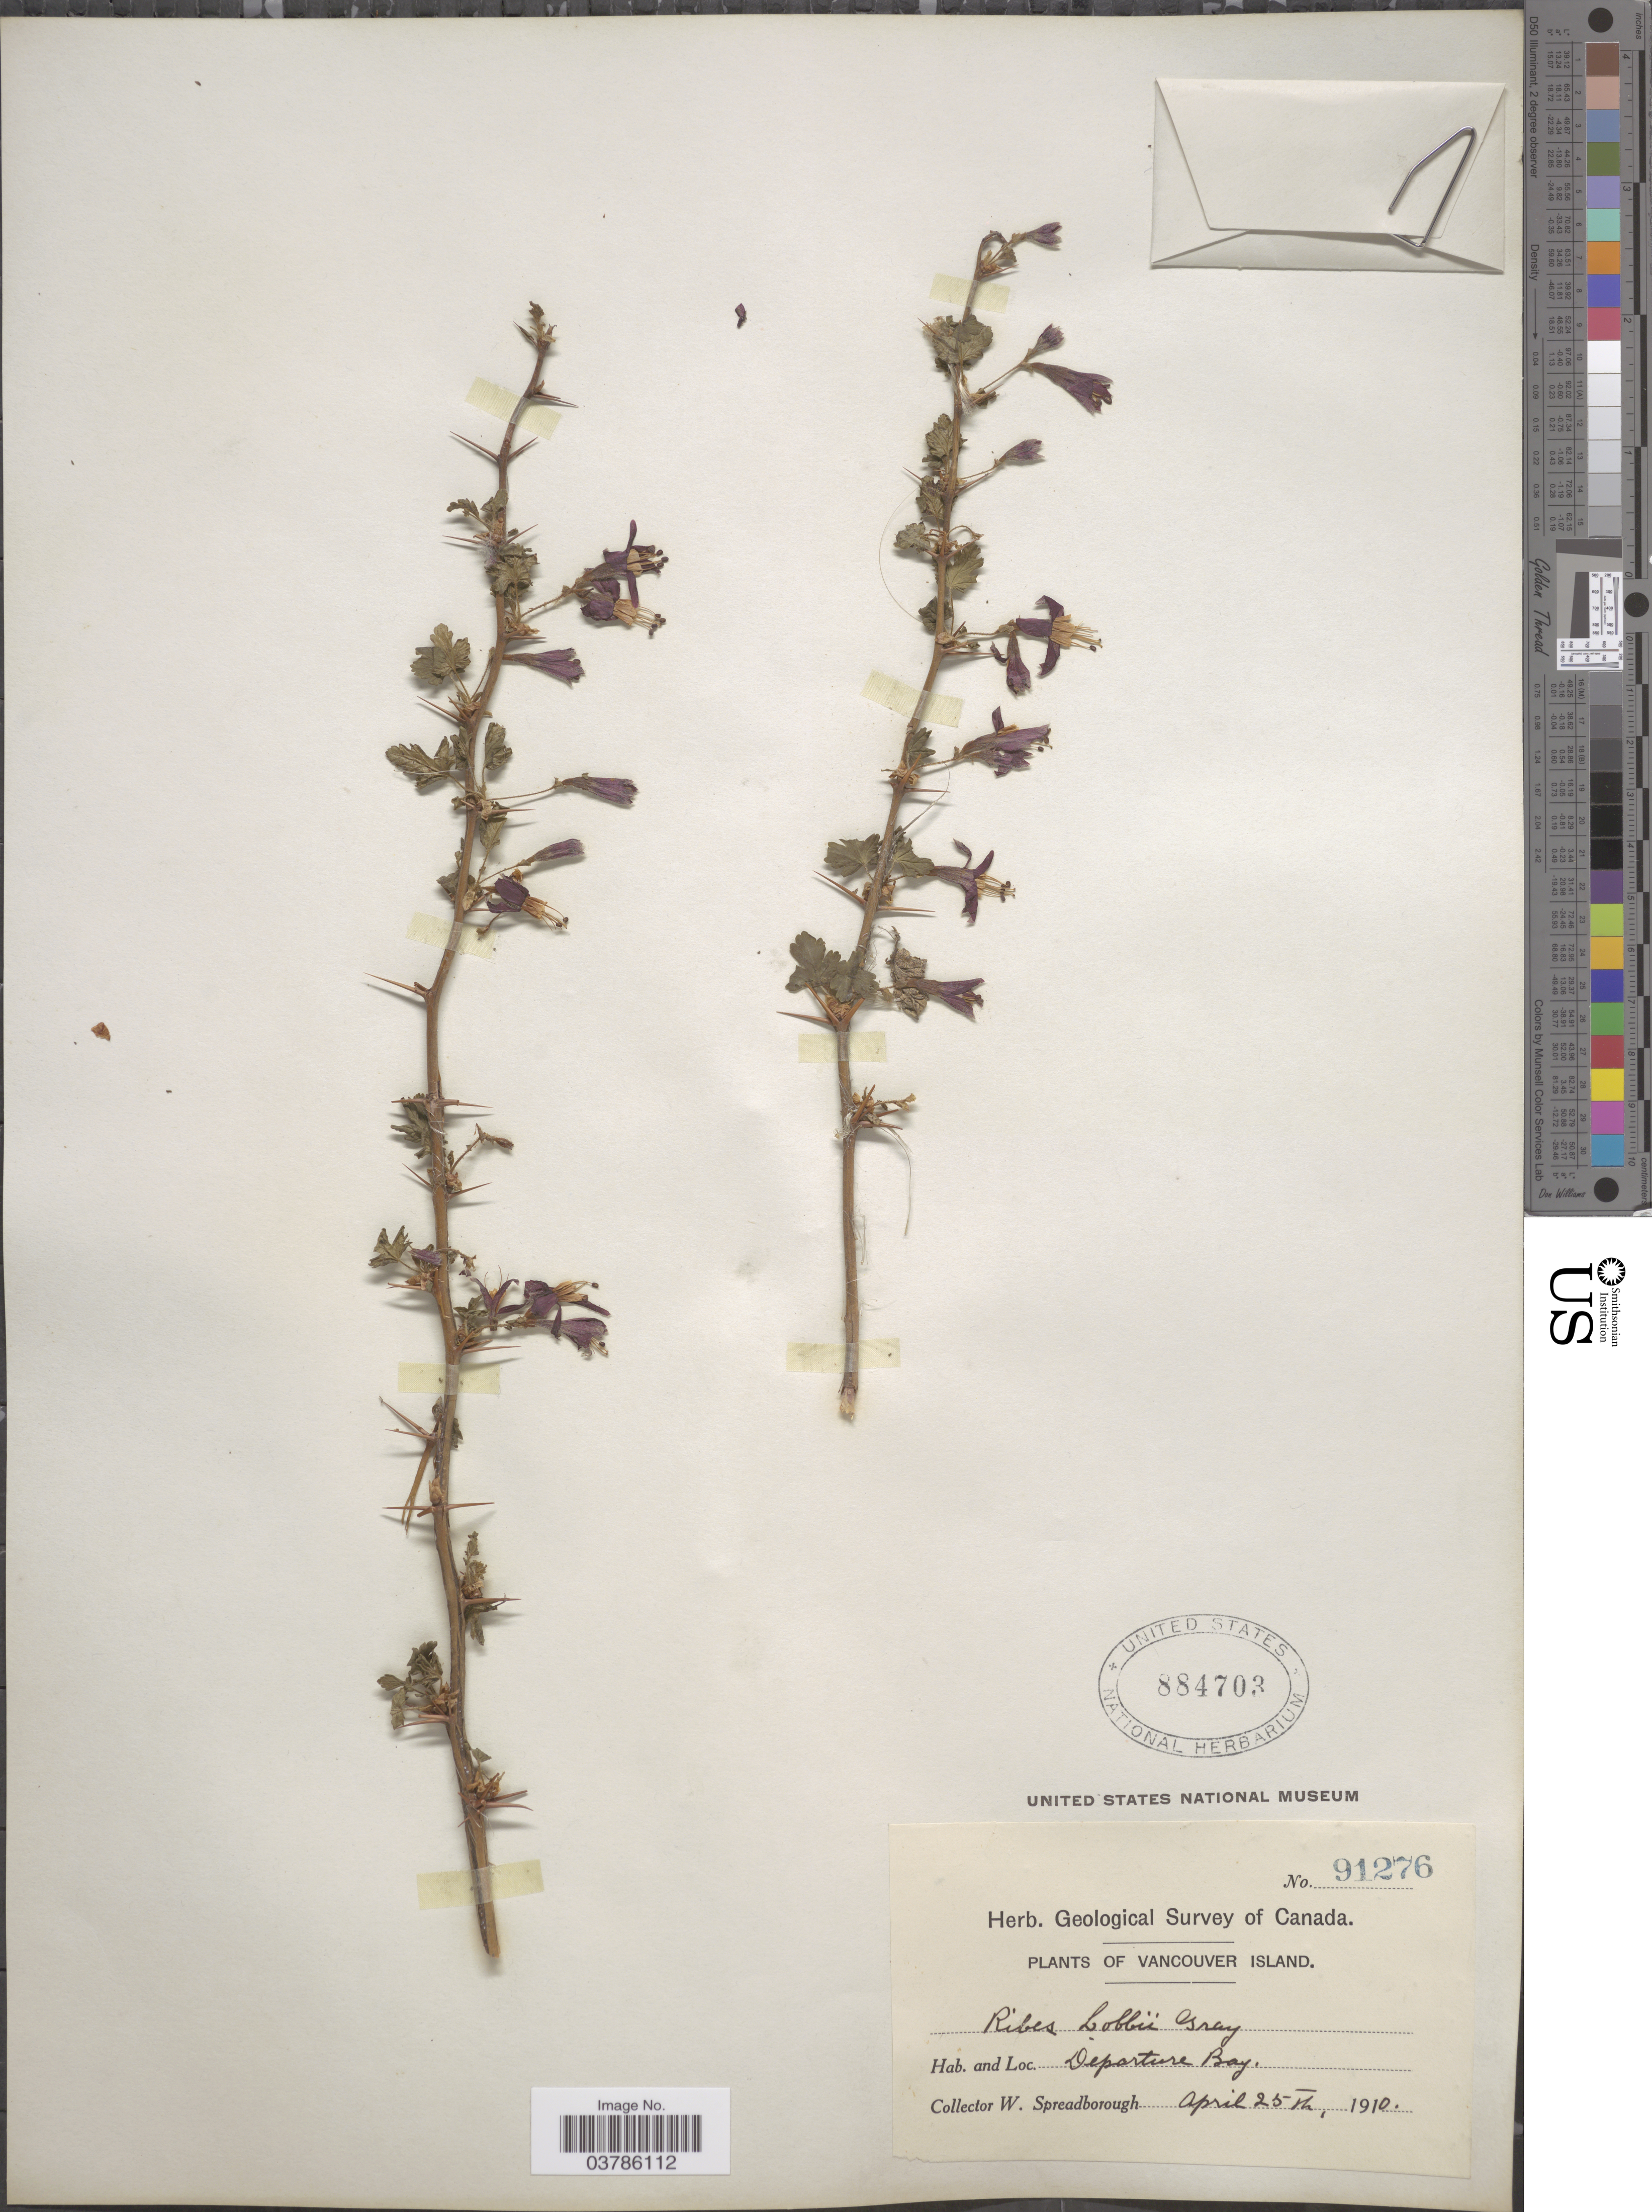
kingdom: Plantae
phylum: Tracheophyta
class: Magnoliopsida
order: Saxifragales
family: Grossulariaceae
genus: Ribes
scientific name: Ribes lobbii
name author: A. Gray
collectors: W. Spreadborough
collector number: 91276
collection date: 1910-04-25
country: Canada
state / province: British Columbia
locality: Vancouver Island. Departure Bay.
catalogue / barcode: US 884703